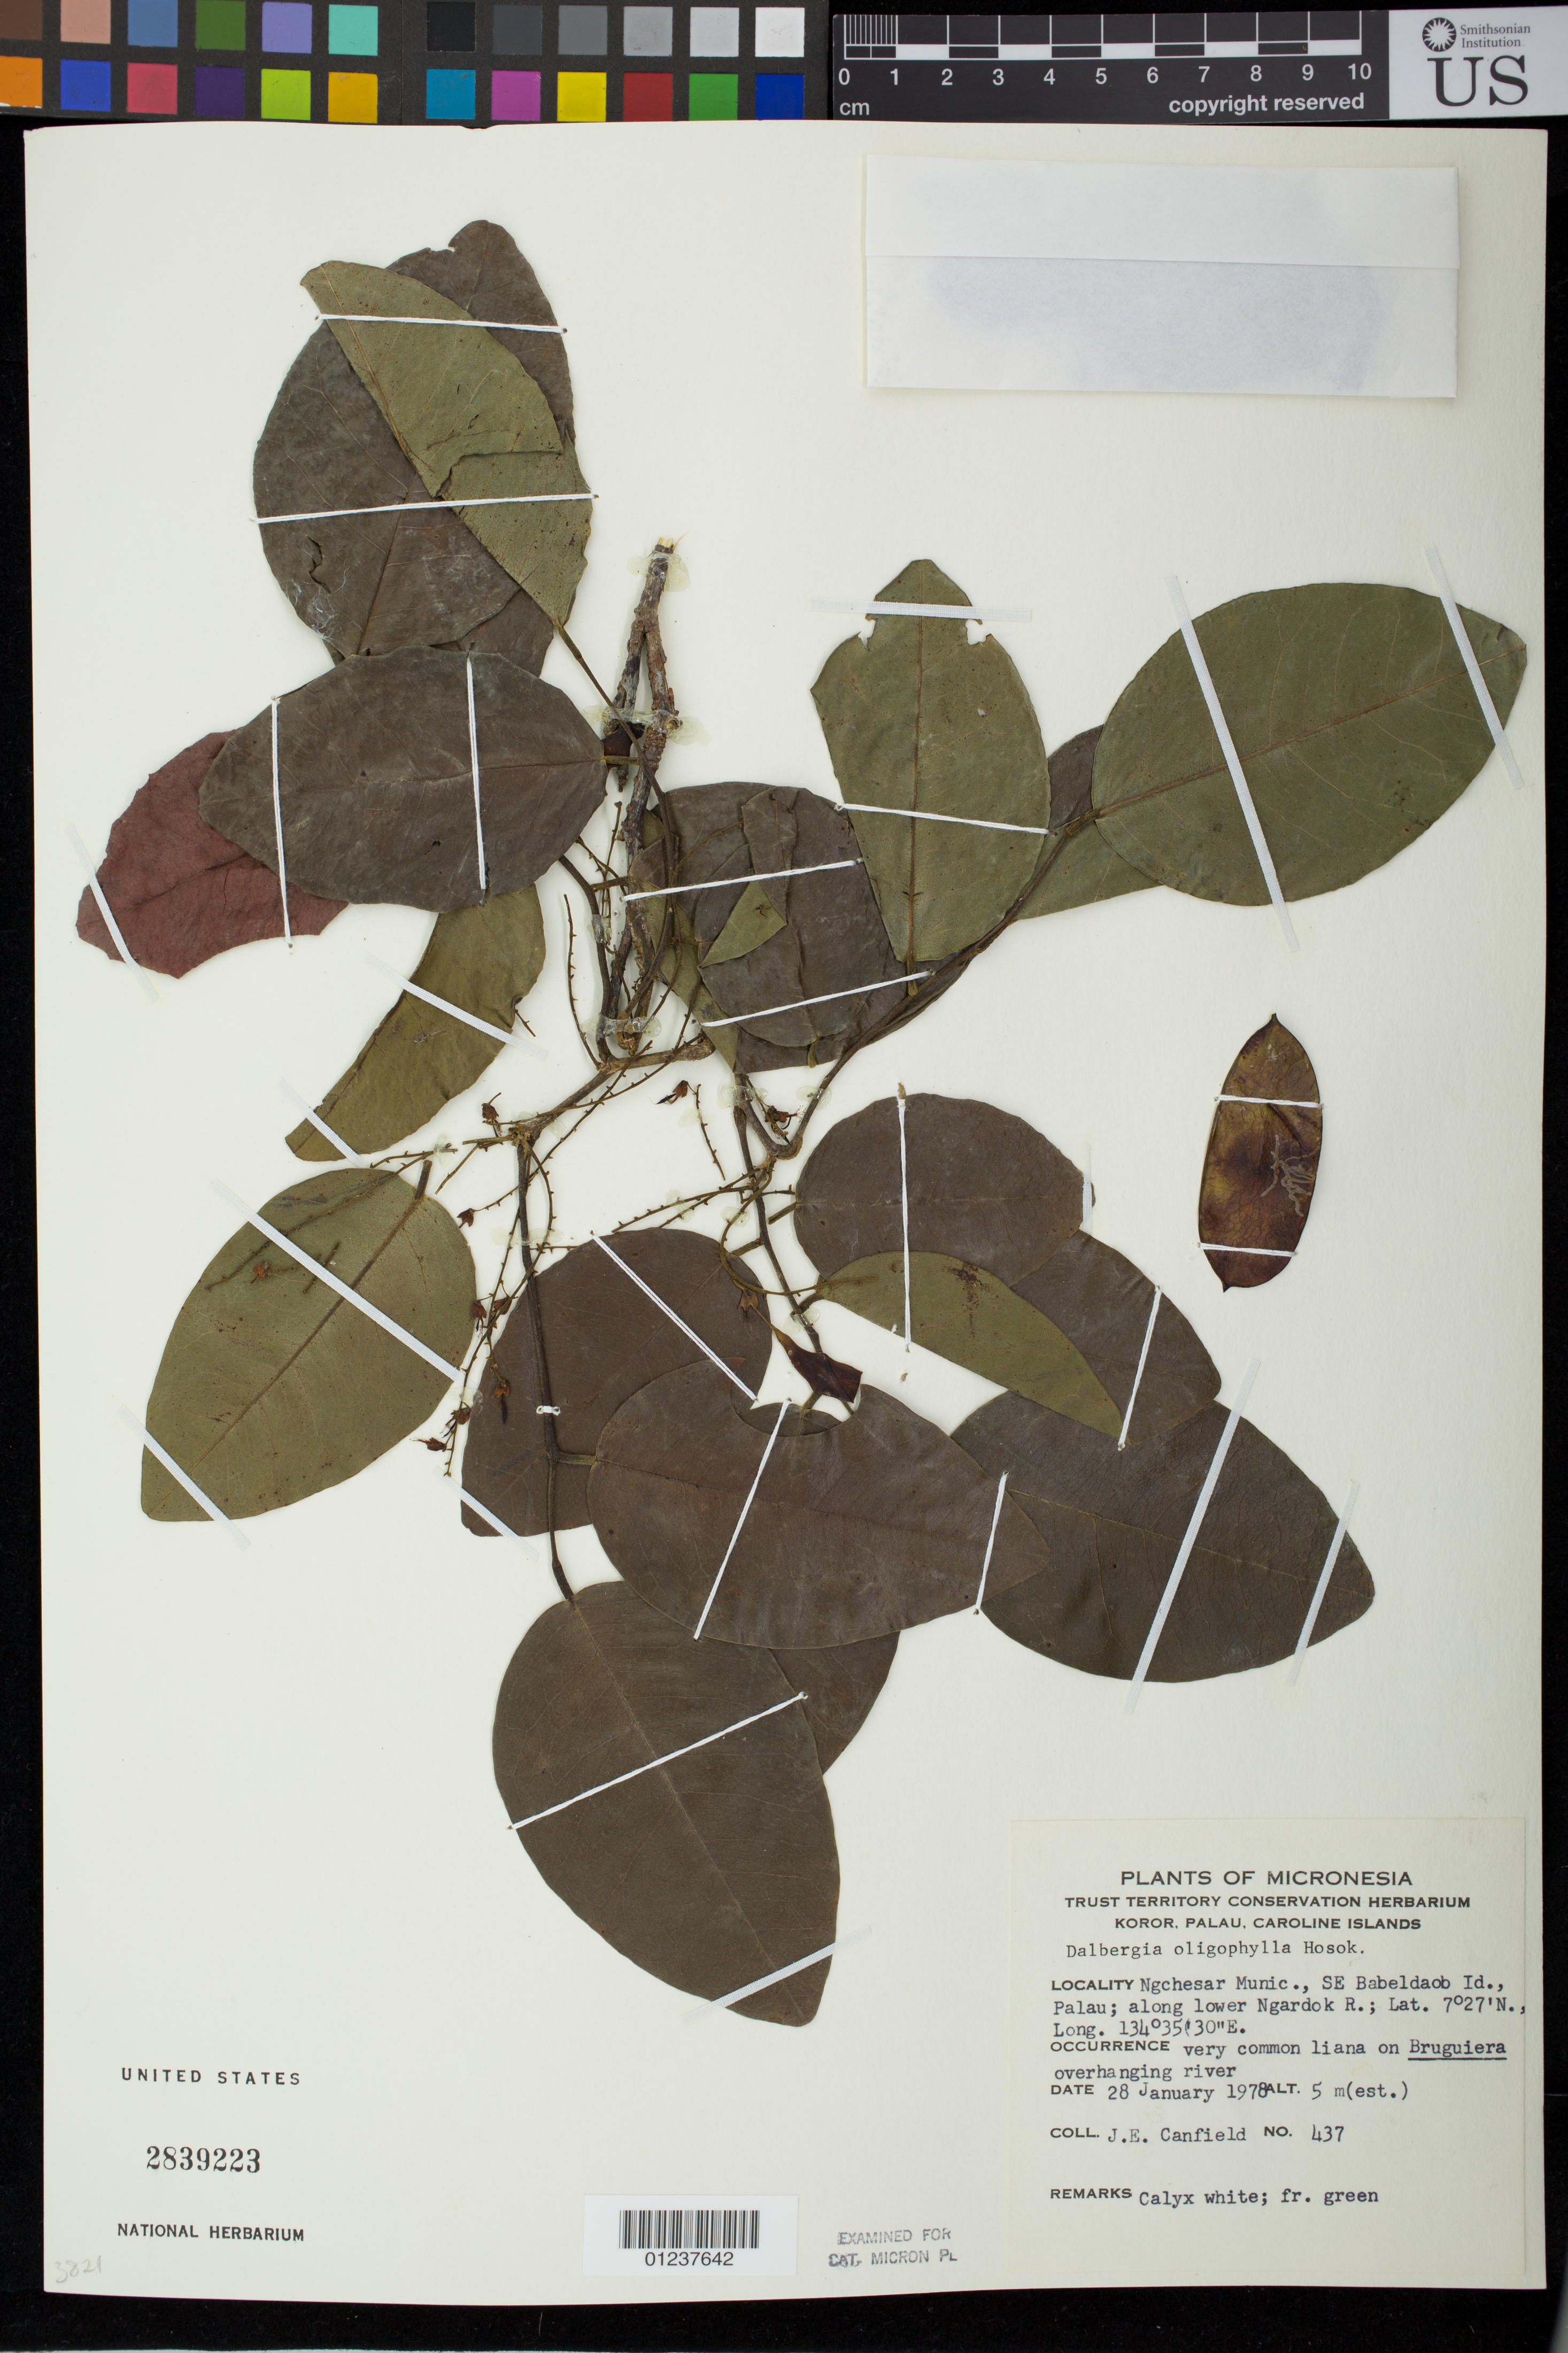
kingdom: Plantae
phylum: Tracheophyta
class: Magnoliopsida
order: Fabales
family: Fabaceae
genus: Dalbergia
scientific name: Dalbergia oligophylla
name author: Hosok.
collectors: J. E. Canfield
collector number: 437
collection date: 1978-01-28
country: Palau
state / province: Ngchesar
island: Babeldaob [Babelthuap]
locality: Caroline Islands, Koror. Ngchesar Munic., SE Babeldaob Id.; along lower Ngardok R.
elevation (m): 5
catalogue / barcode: US 2839223